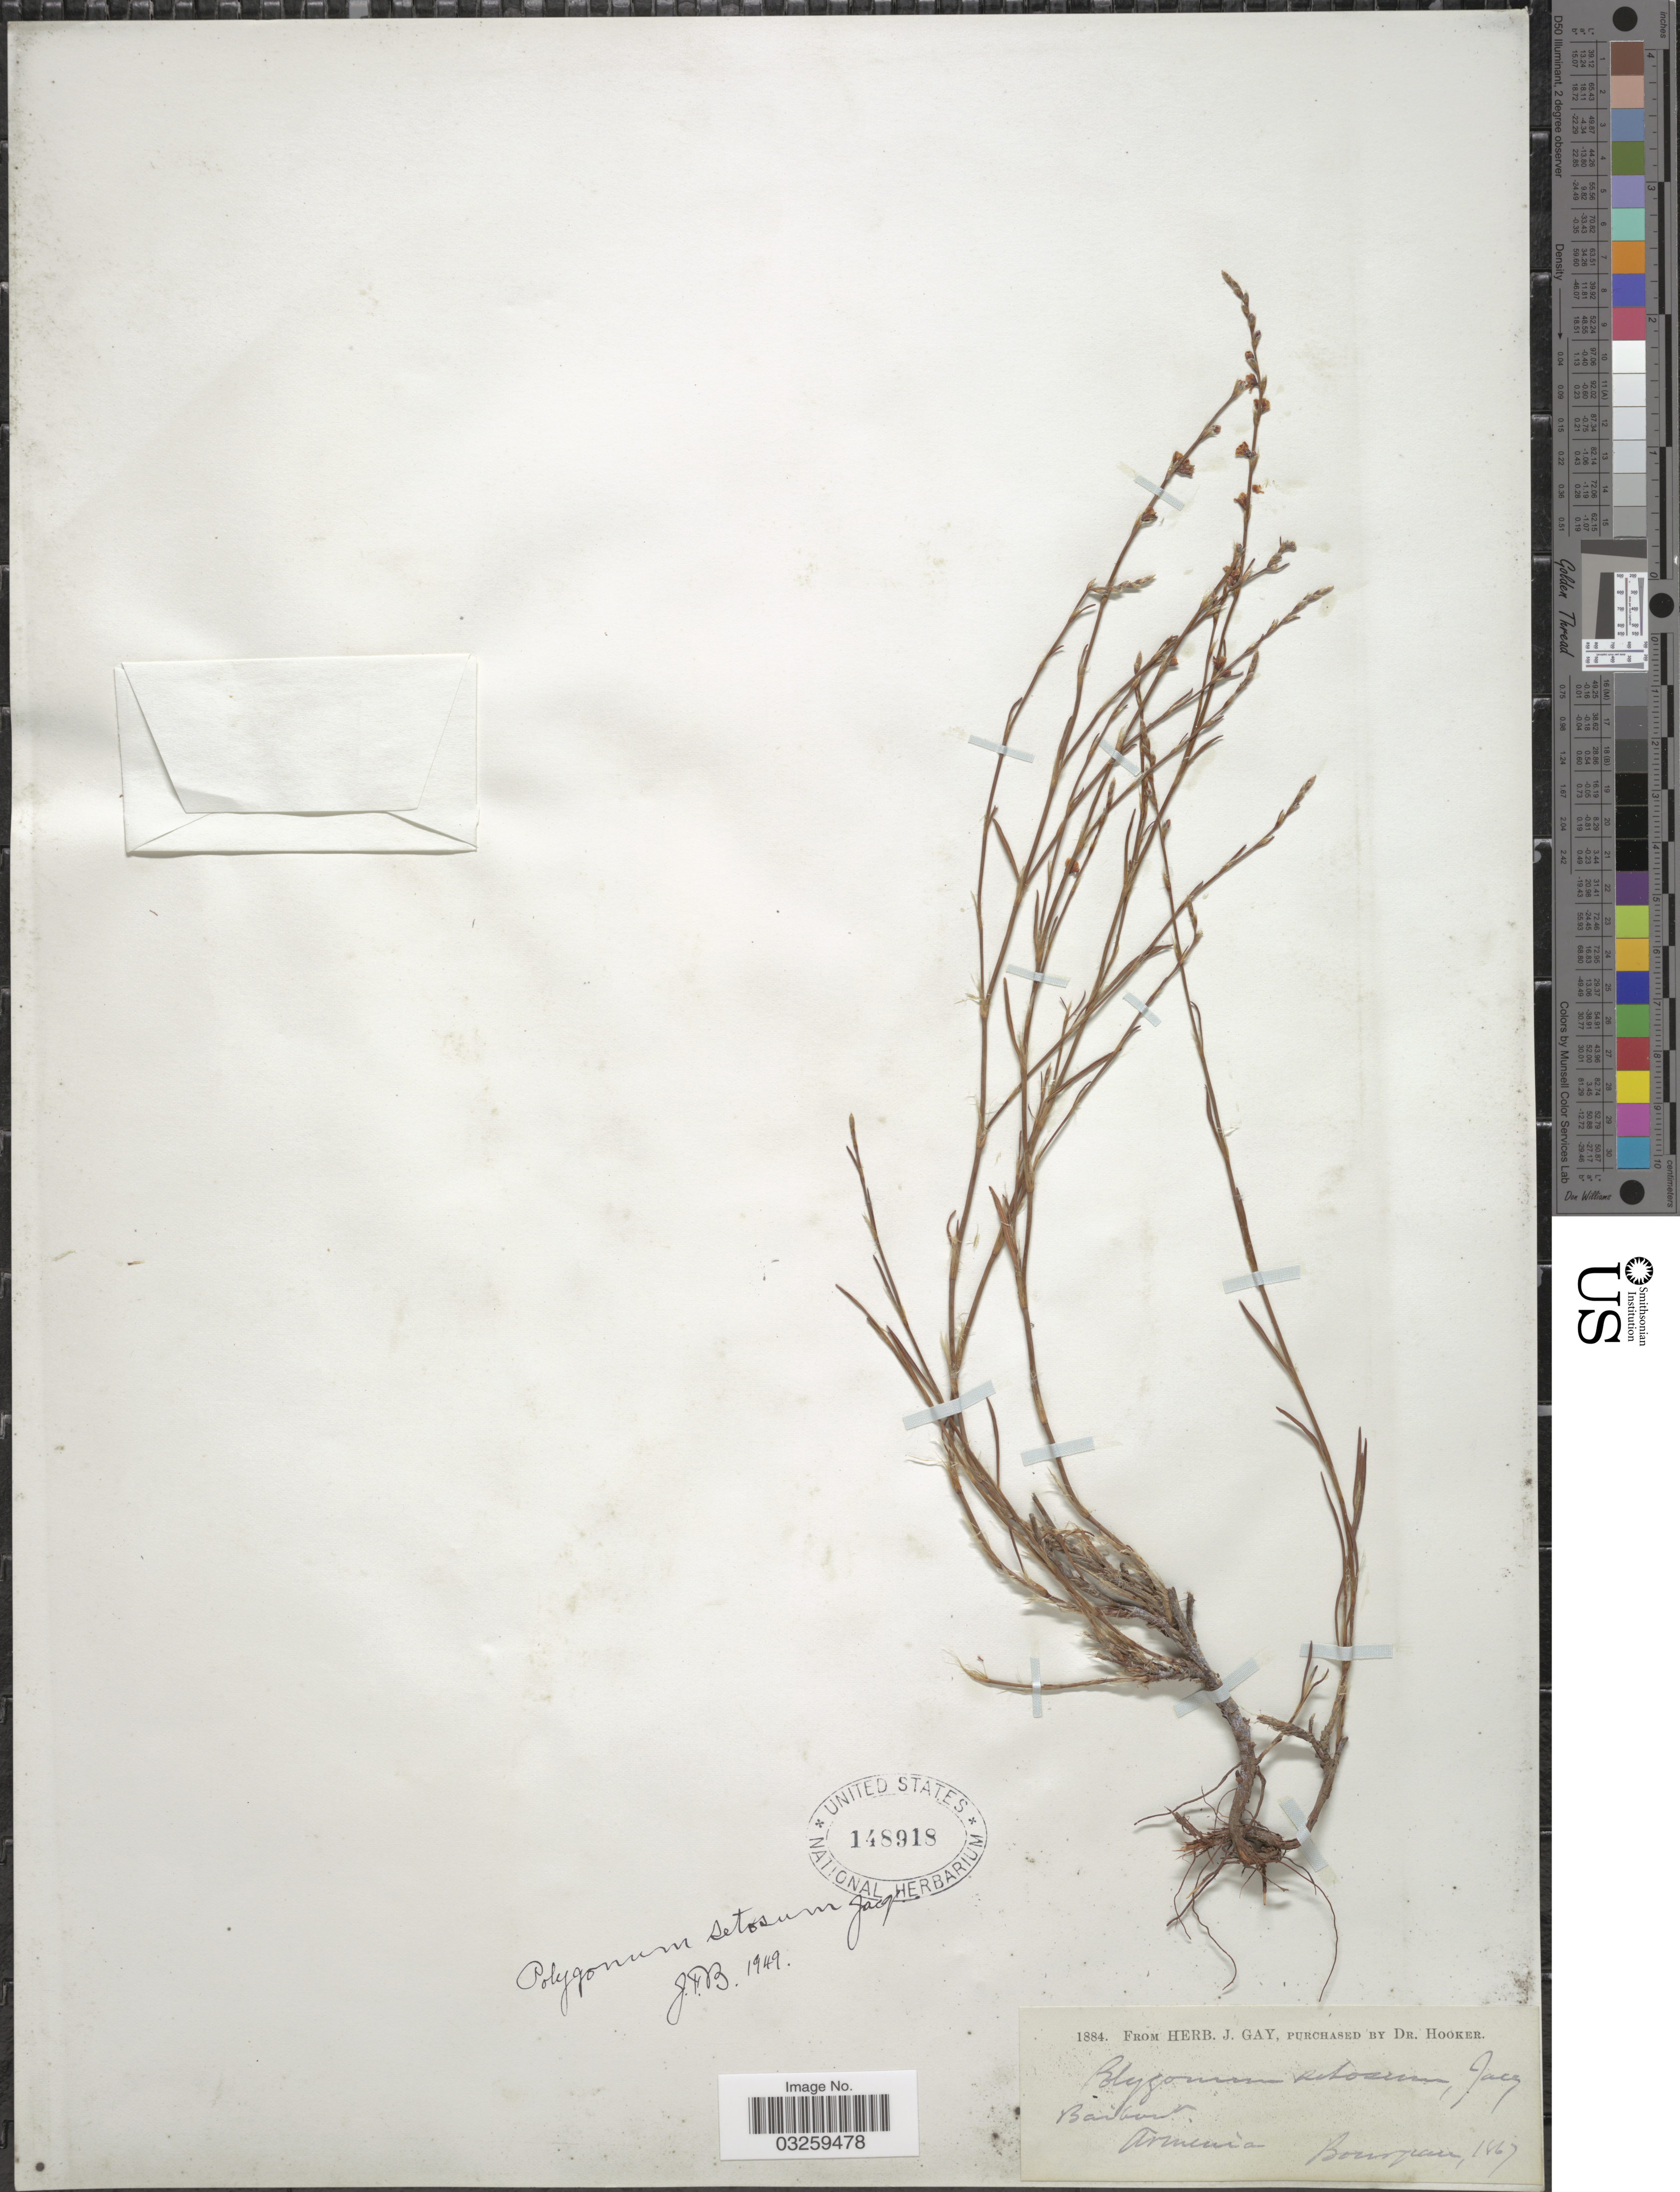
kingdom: Plantae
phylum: Tracheophyta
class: Magnoliopsida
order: Caryophyllales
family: Polygonaceae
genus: Polygonum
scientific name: Polygonum setosum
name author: Jacq.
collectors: -. Bourgeau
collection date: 1867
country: Armenia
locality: Baibont [interpreted].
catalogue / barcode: US 148918